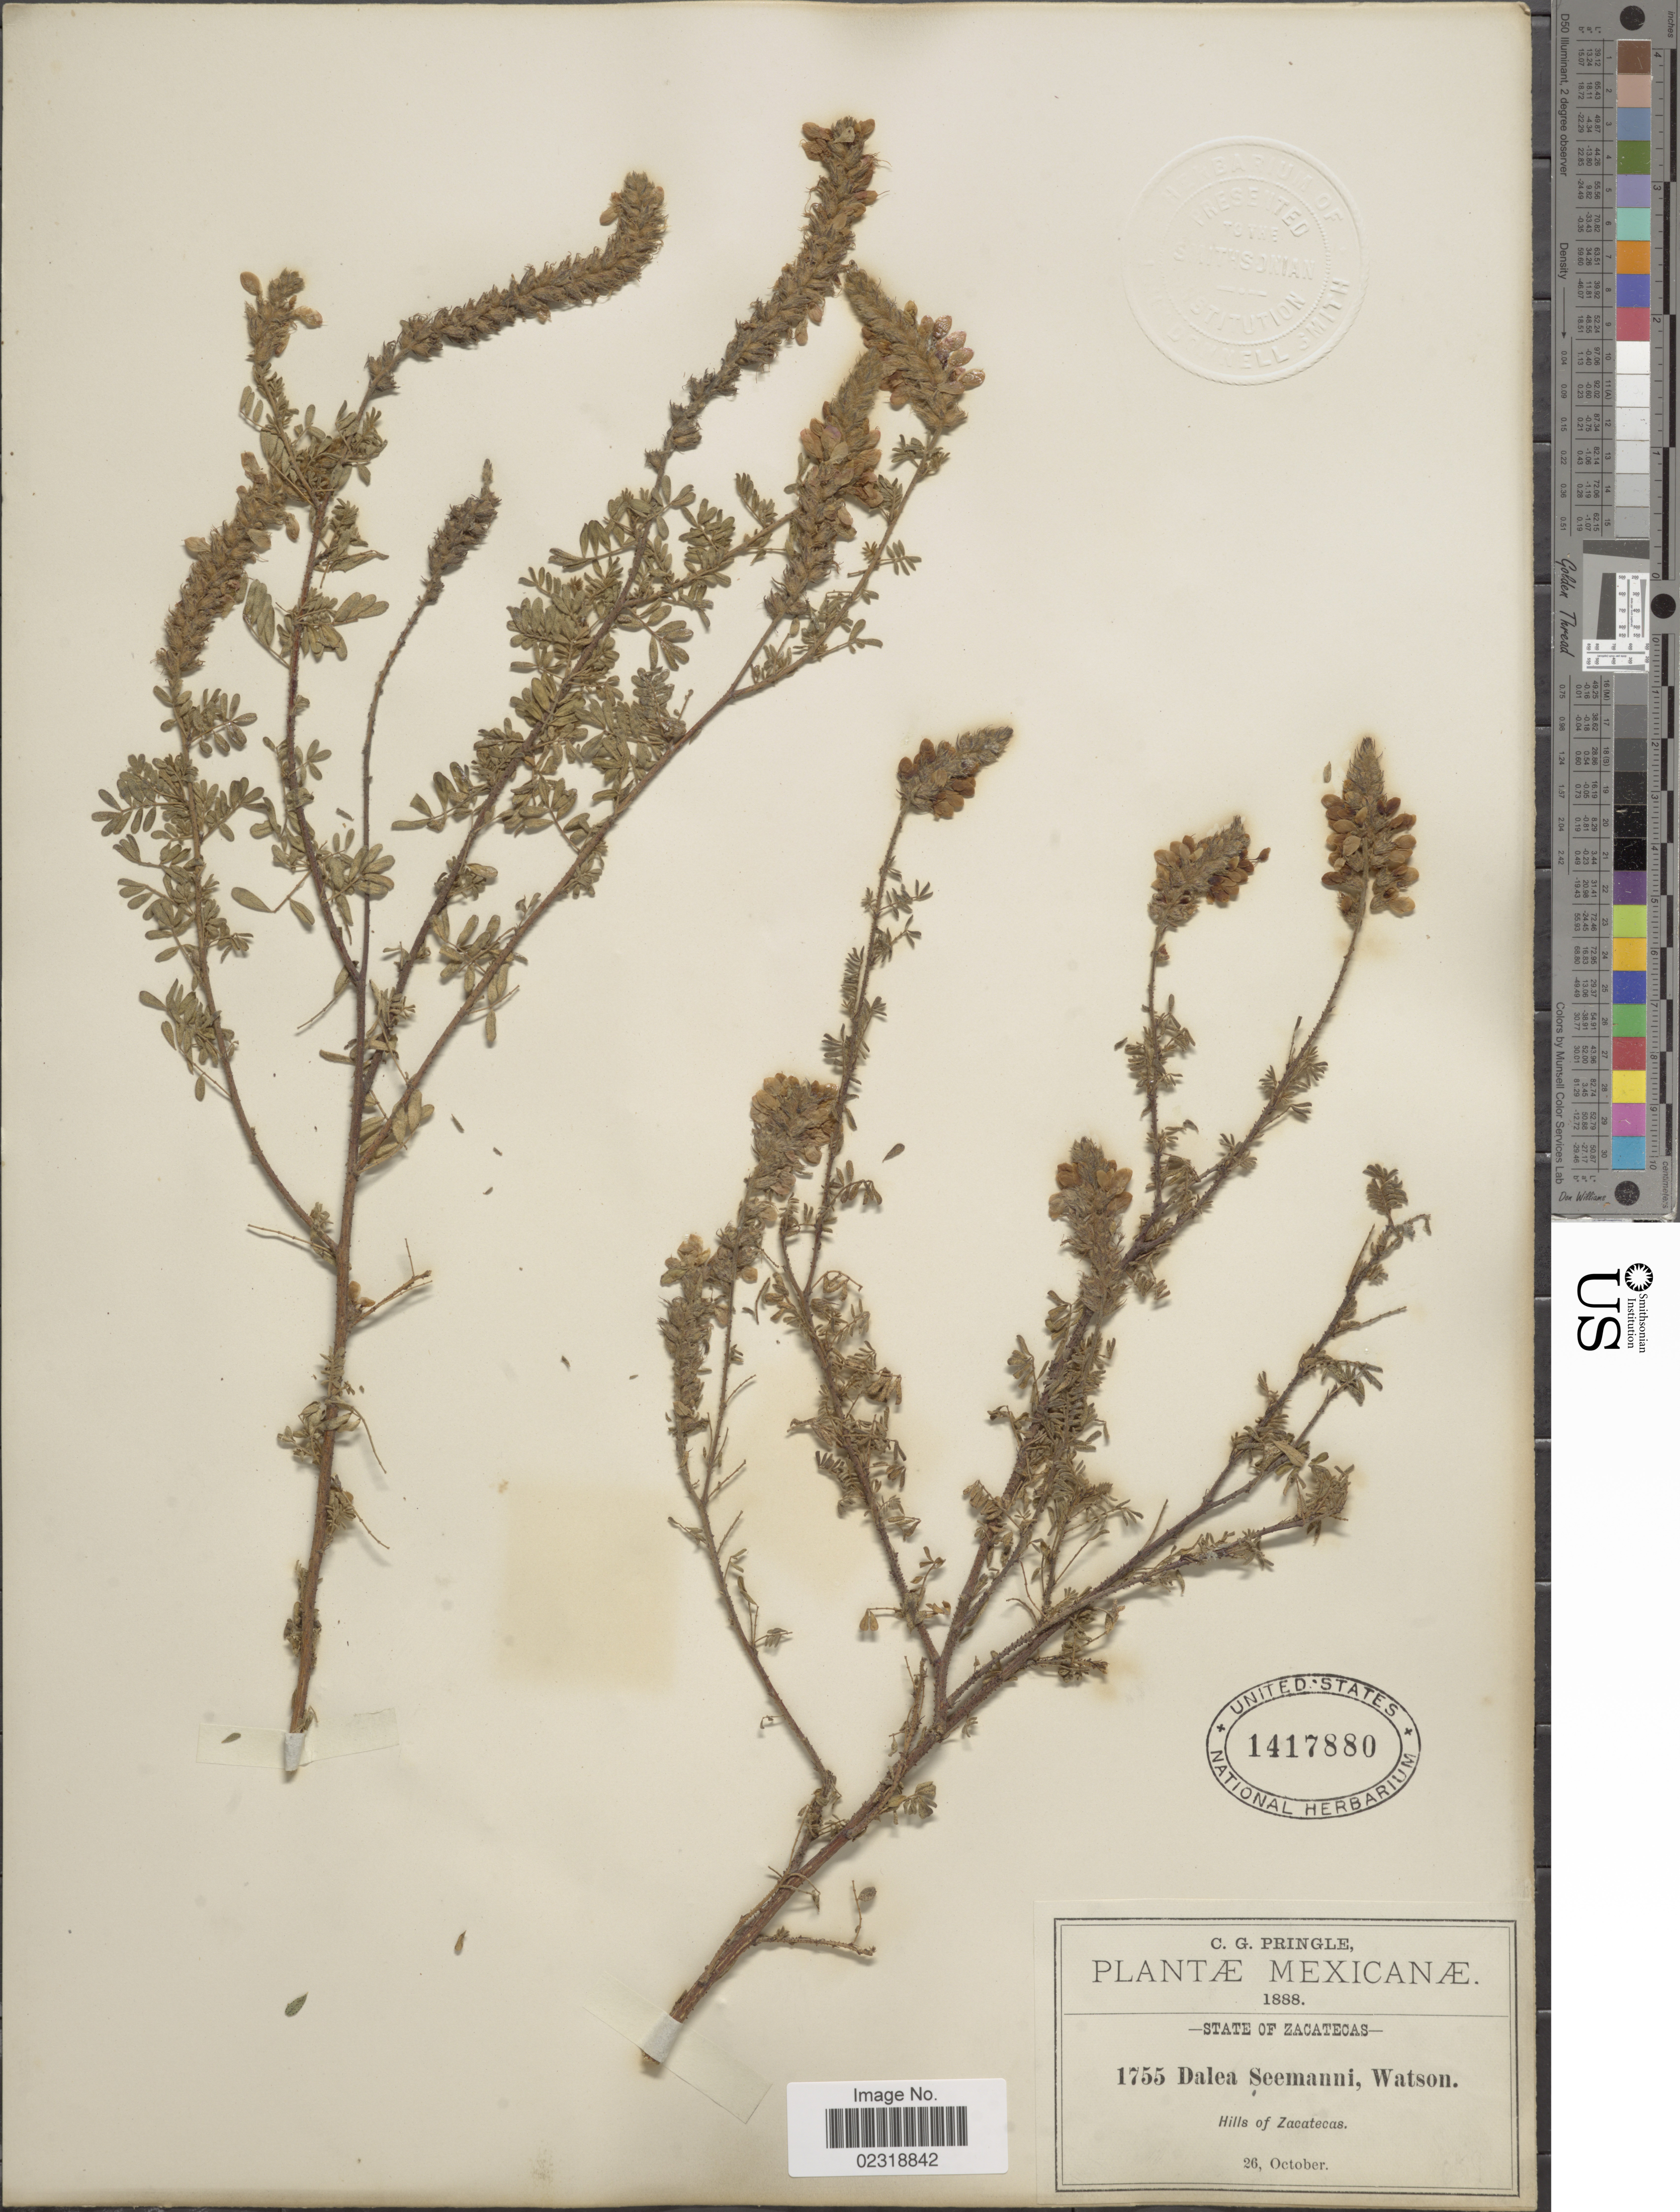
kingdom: Plantae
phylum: Tracheophyta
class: Magnoliopsida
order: Fabales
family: Fabaceae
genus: Dalea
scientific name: Dalea seemannii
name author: S. Watson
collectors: C. G. Pringle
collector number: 1755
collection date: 1888-10-26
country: Mexico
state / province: Zacatecas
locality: Hills of Zacatecas.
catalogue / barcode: US 1417880